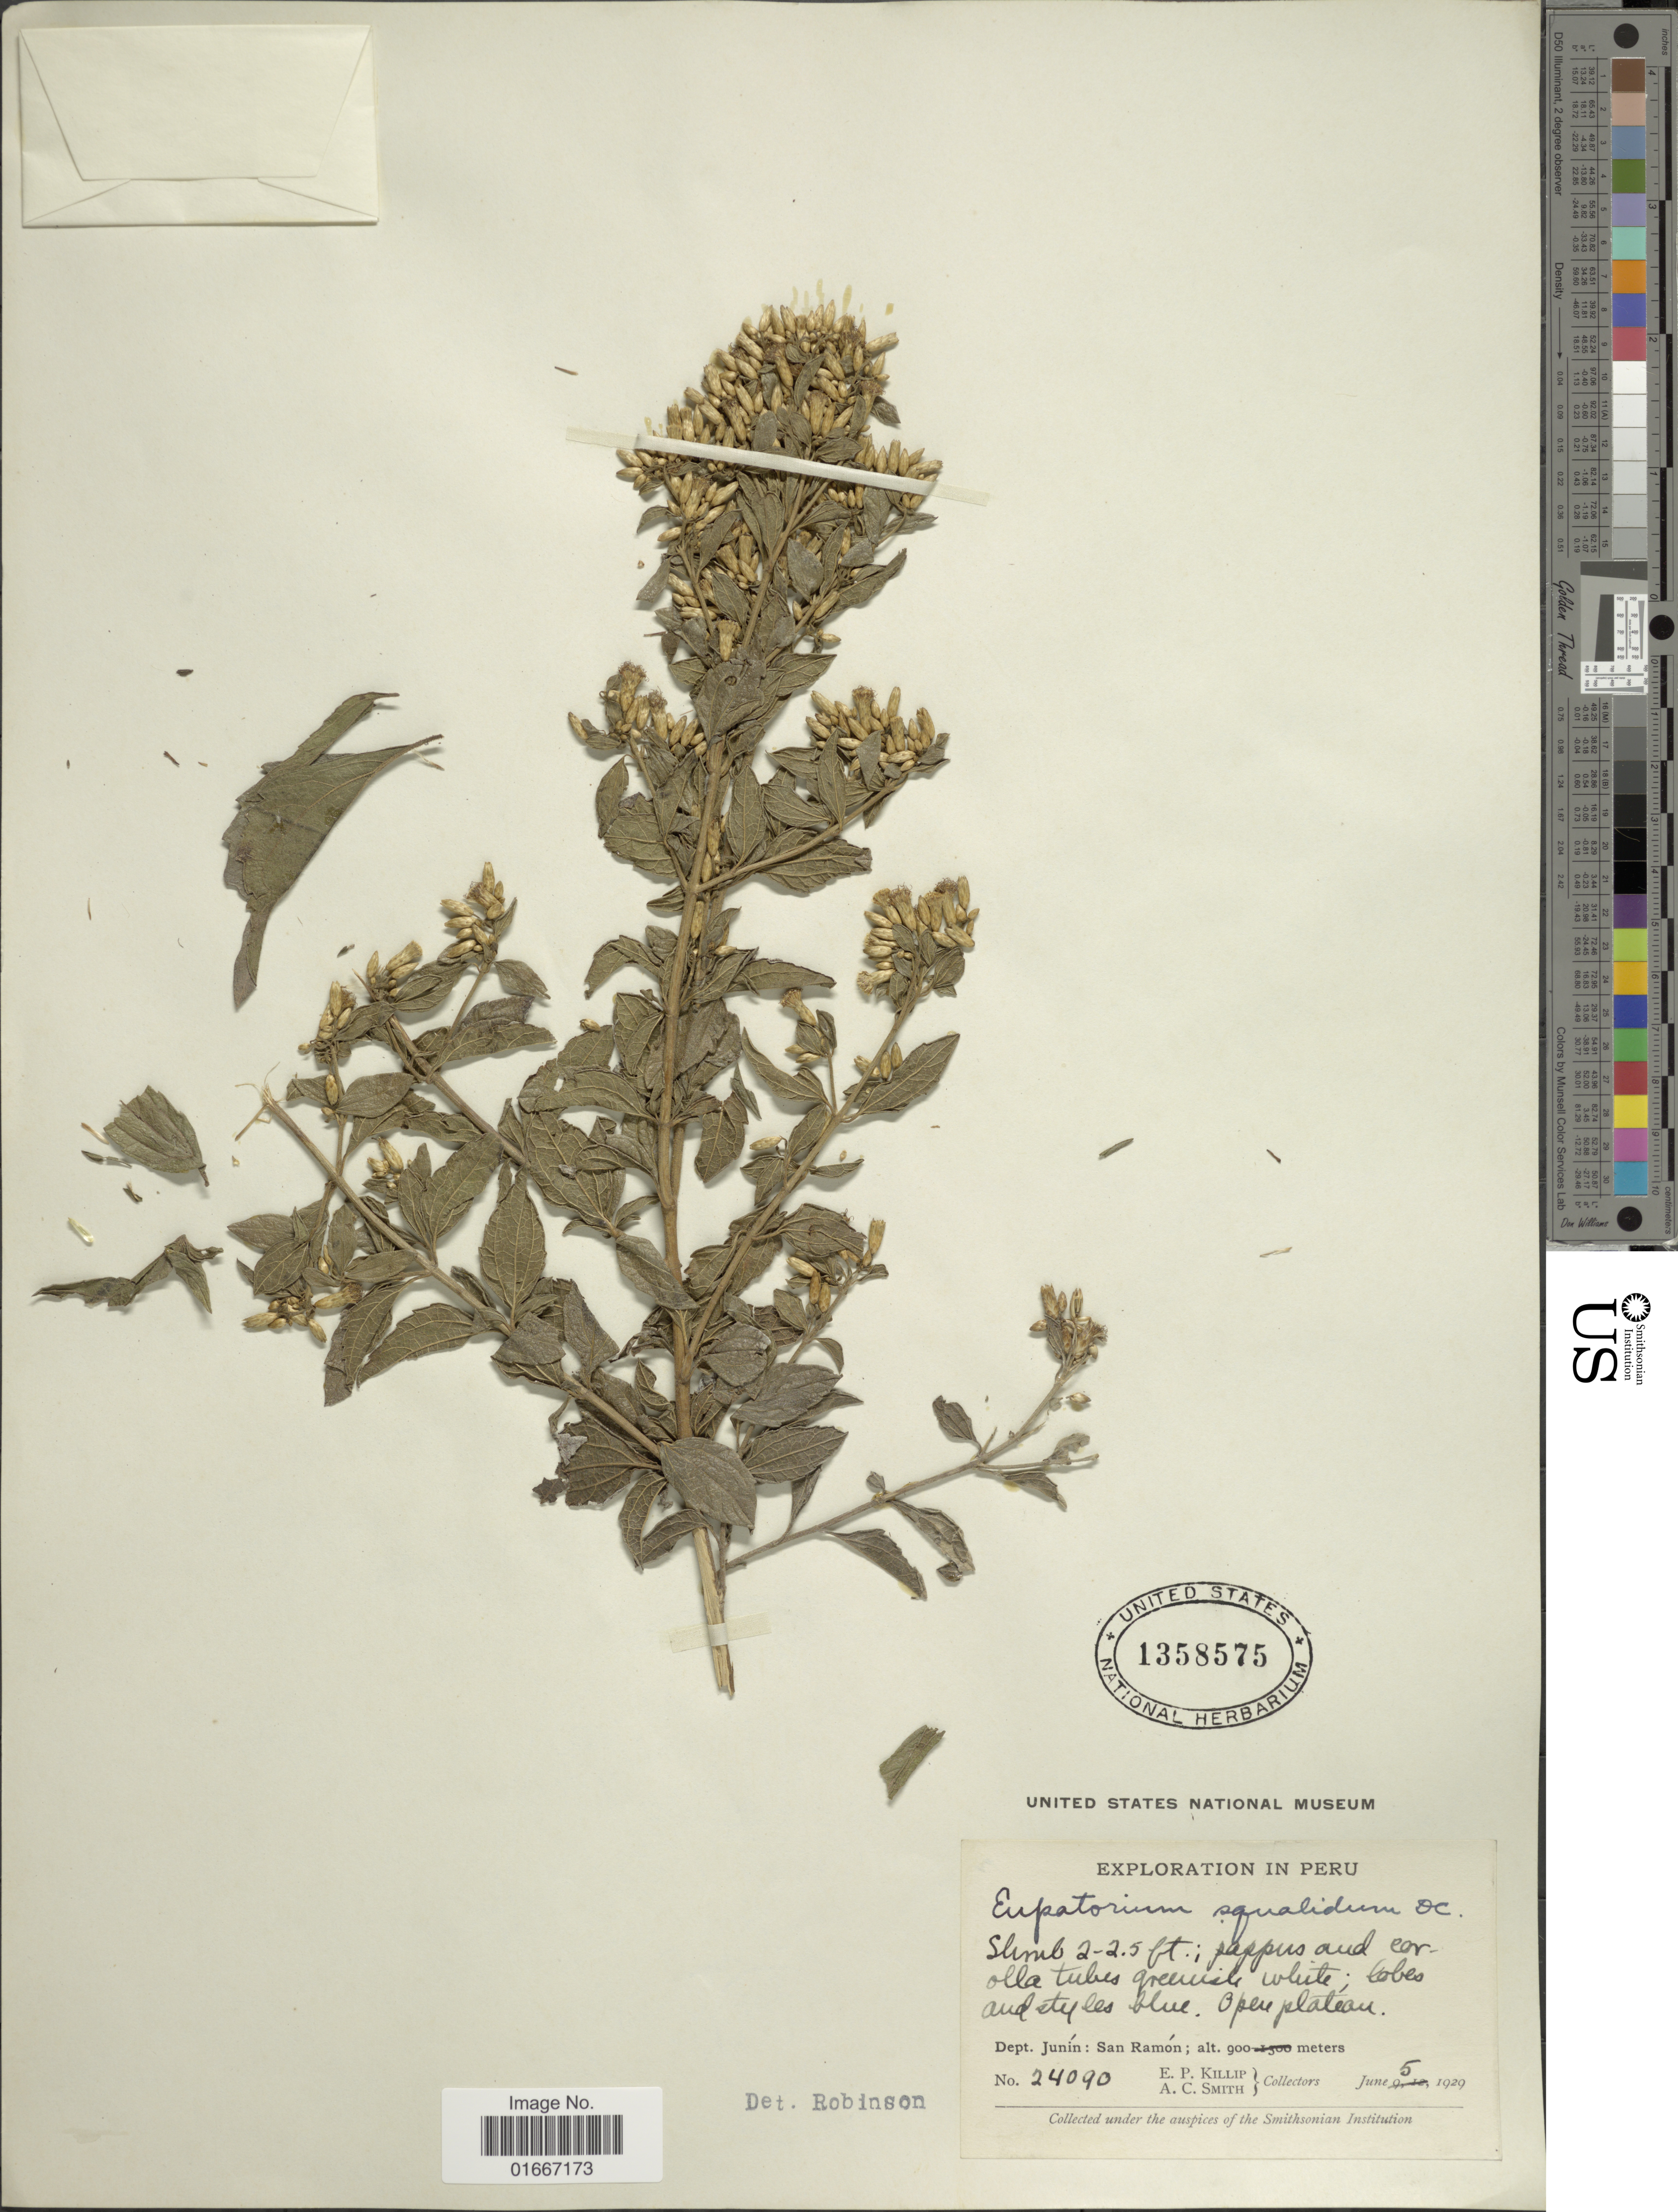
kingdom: Plantae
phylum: Tracheophyta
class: Magnoliopsida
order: Asterales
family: Asteraceae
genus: Chromolaena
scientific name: Chromolaena squalida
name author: (DC.) R.M. King & H. Rob.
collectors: E. P. Killip & A. C. Smith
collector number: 24090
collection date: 1929-06-05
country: Peru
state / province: Junín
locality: San Ramon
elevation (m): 900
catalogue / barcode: US 1358575